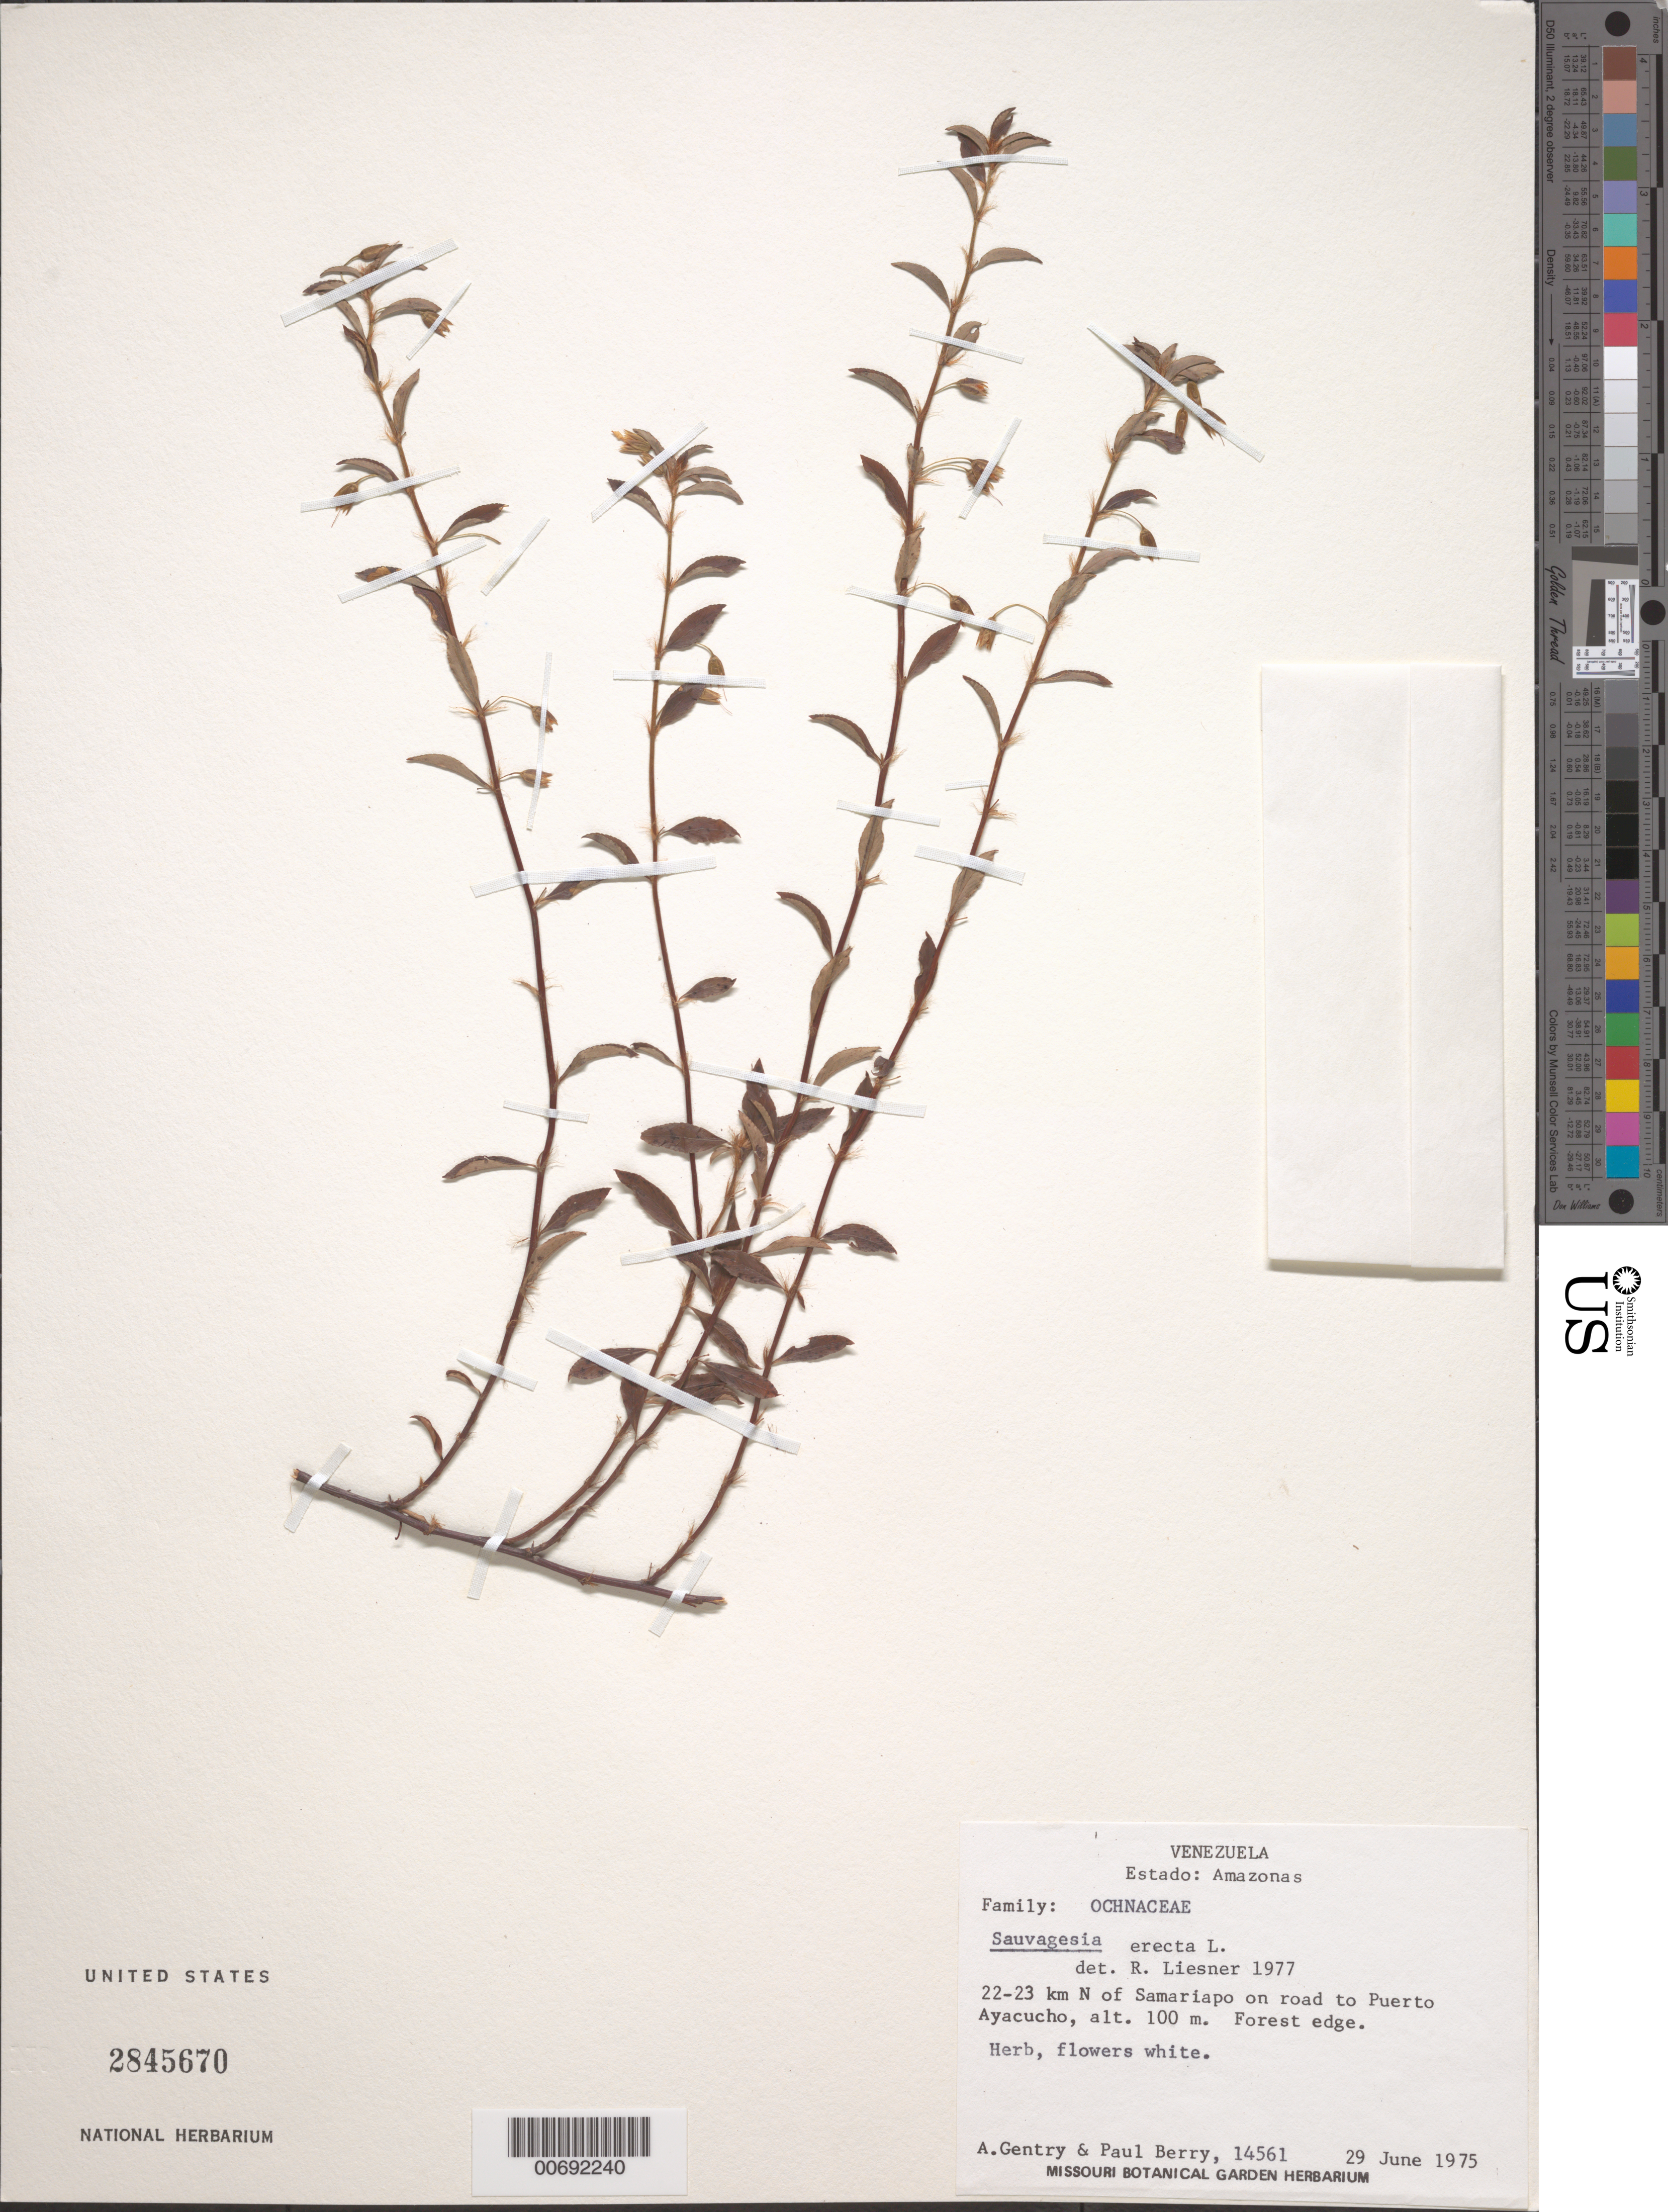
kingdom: Plantae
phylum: Tracheophyta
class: Magnoliopsida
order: Malpighiales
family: Ochnaceae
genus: Sauvagesia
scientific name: Sauvagesia erecta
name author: L.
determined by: Liesner, R. L.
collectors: A. H. Gentry & P. Berry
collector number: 14561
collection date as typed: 29-Jun-75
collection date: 1975-06-29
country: Venezuela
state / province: Amazonas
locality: Puerto Ayacucho-Samariapo highway, 22-23 km N of Samariapo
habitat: Forest edge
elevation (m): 100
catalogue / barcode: US 2845670